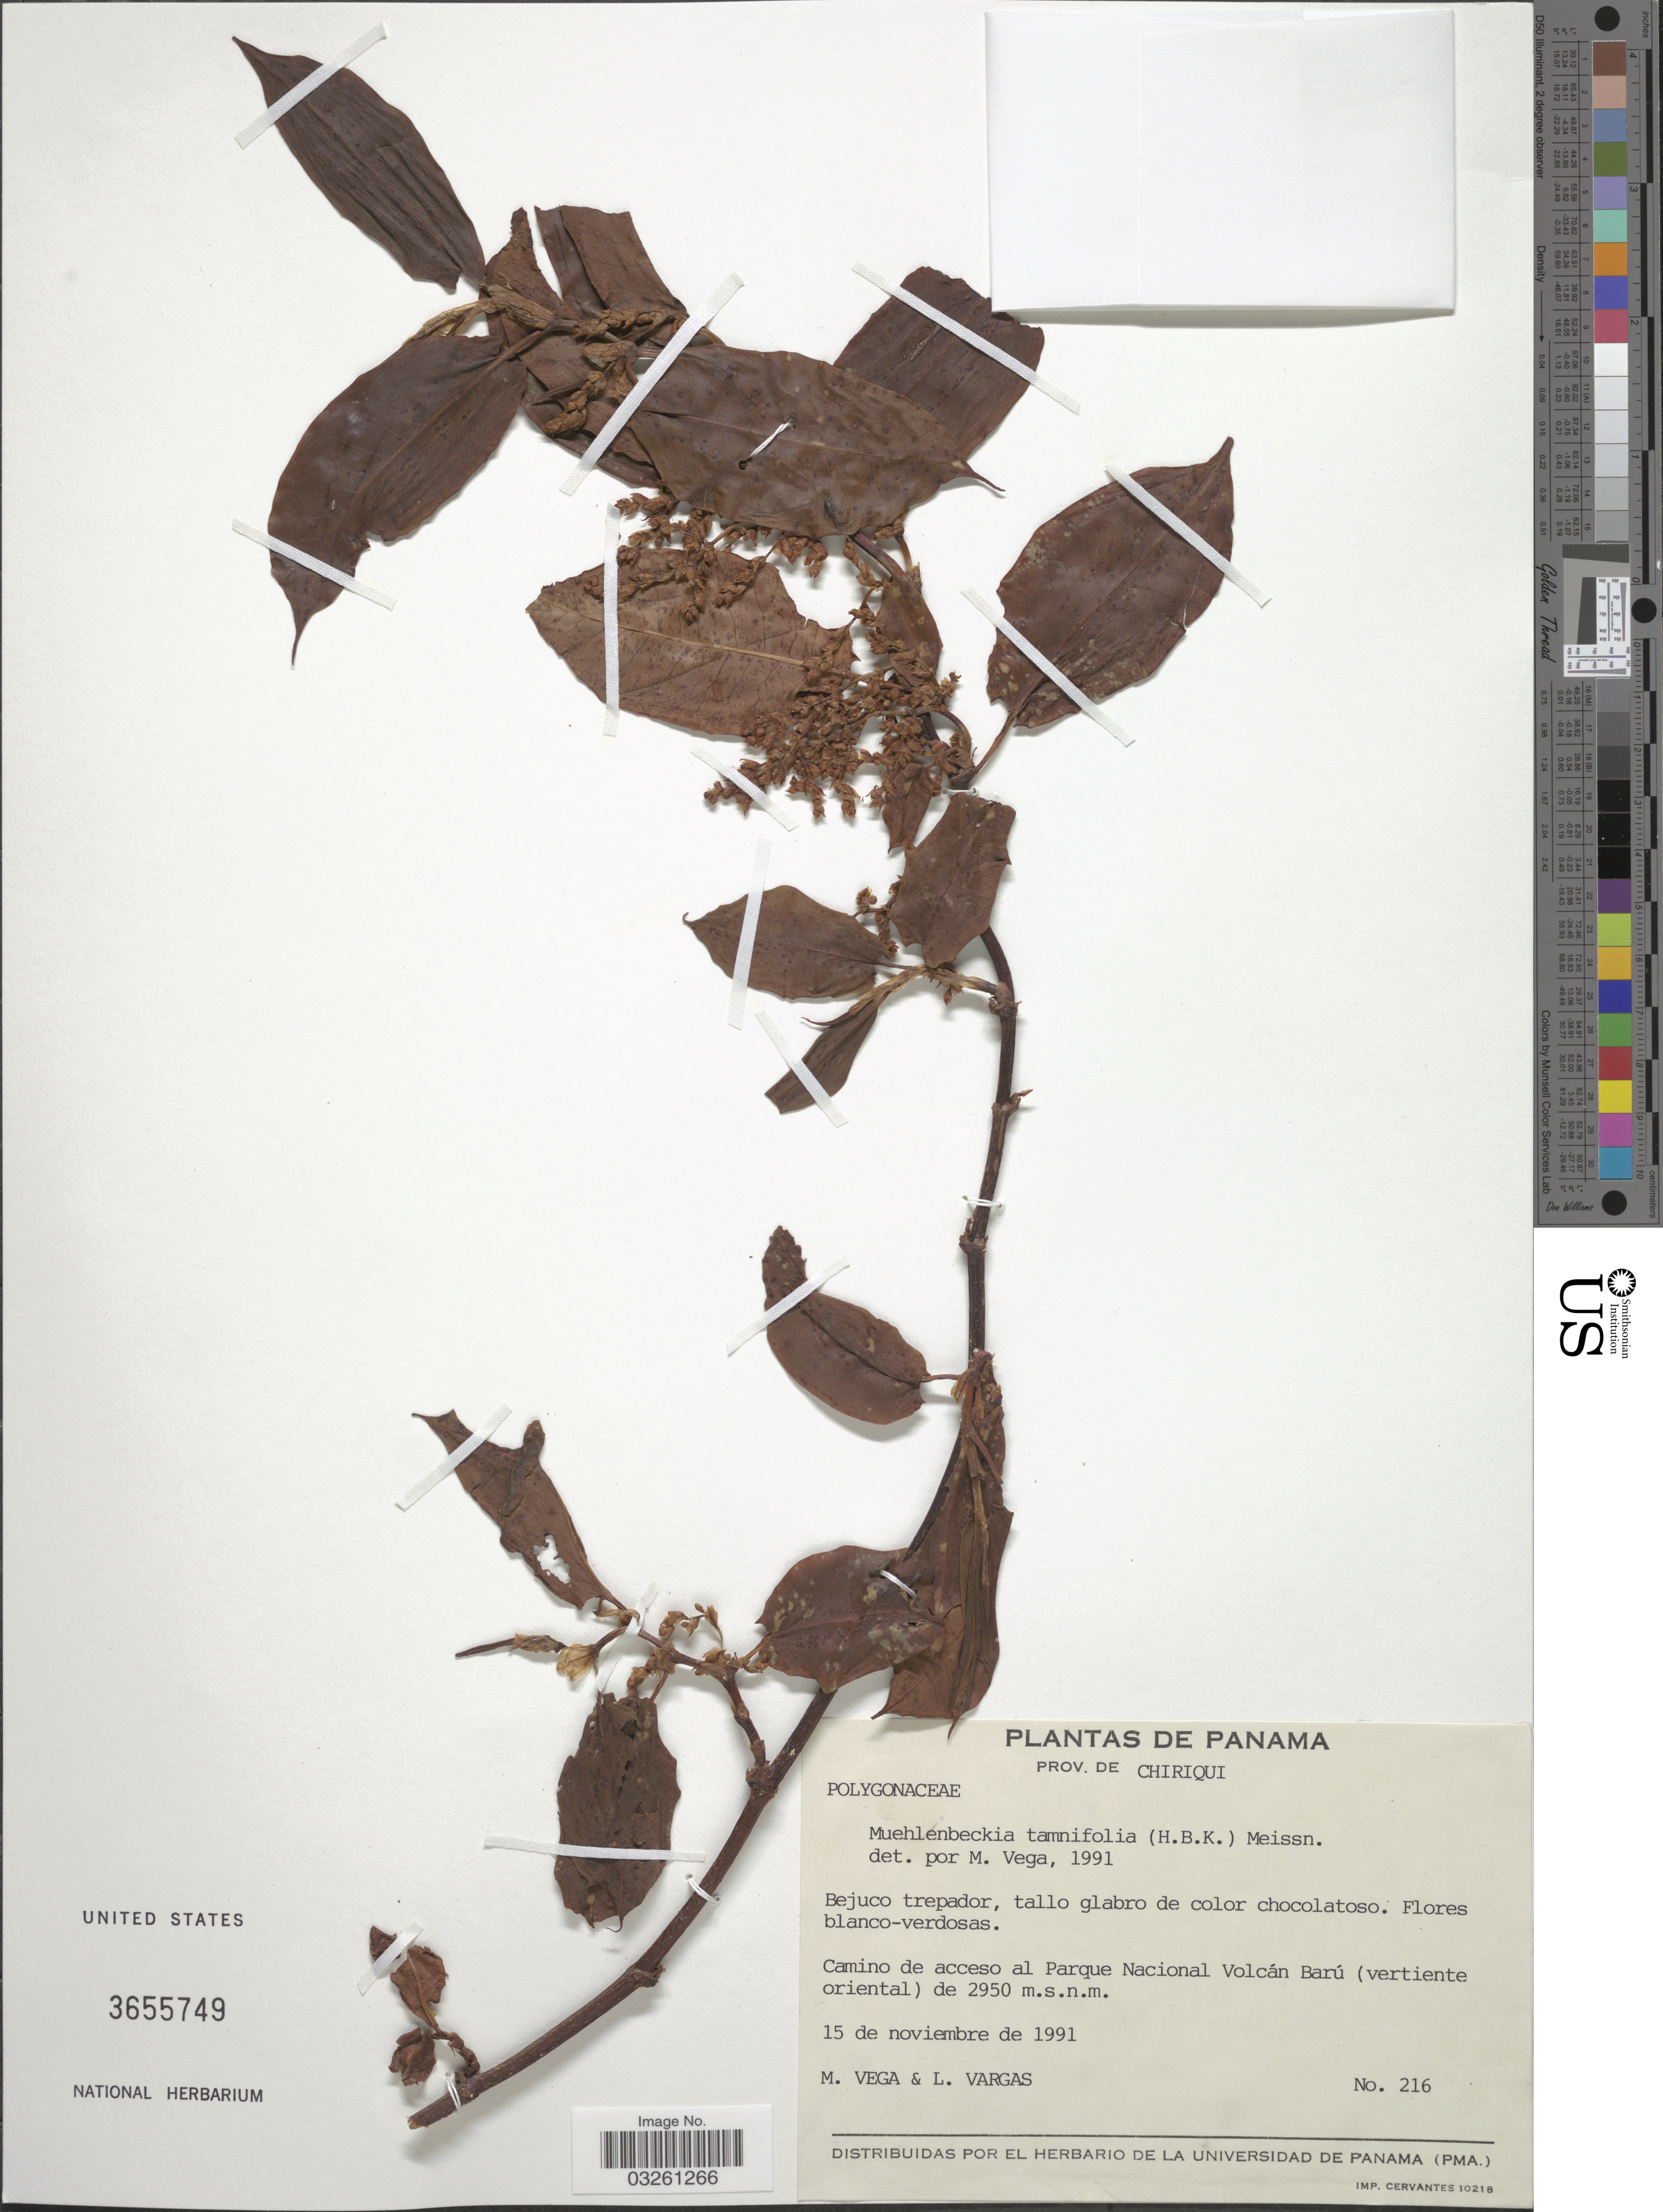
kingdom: Plantae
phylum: Tracheophyta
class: Magnoliopsida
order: Caryophyllales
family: Polygonaceae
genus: Muehlenbeckia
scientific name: Muehlenbeckia tamnifolia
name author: (Kunth) Meisn.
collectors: M. Vega & L. Vargas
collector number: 216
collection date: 1991-11-15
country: Panama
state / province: Chiriqui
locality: Camino de acceso al Parque Nacional Volcán Barú (vertiente oriental).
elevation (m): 2950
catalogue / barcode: US 3655749